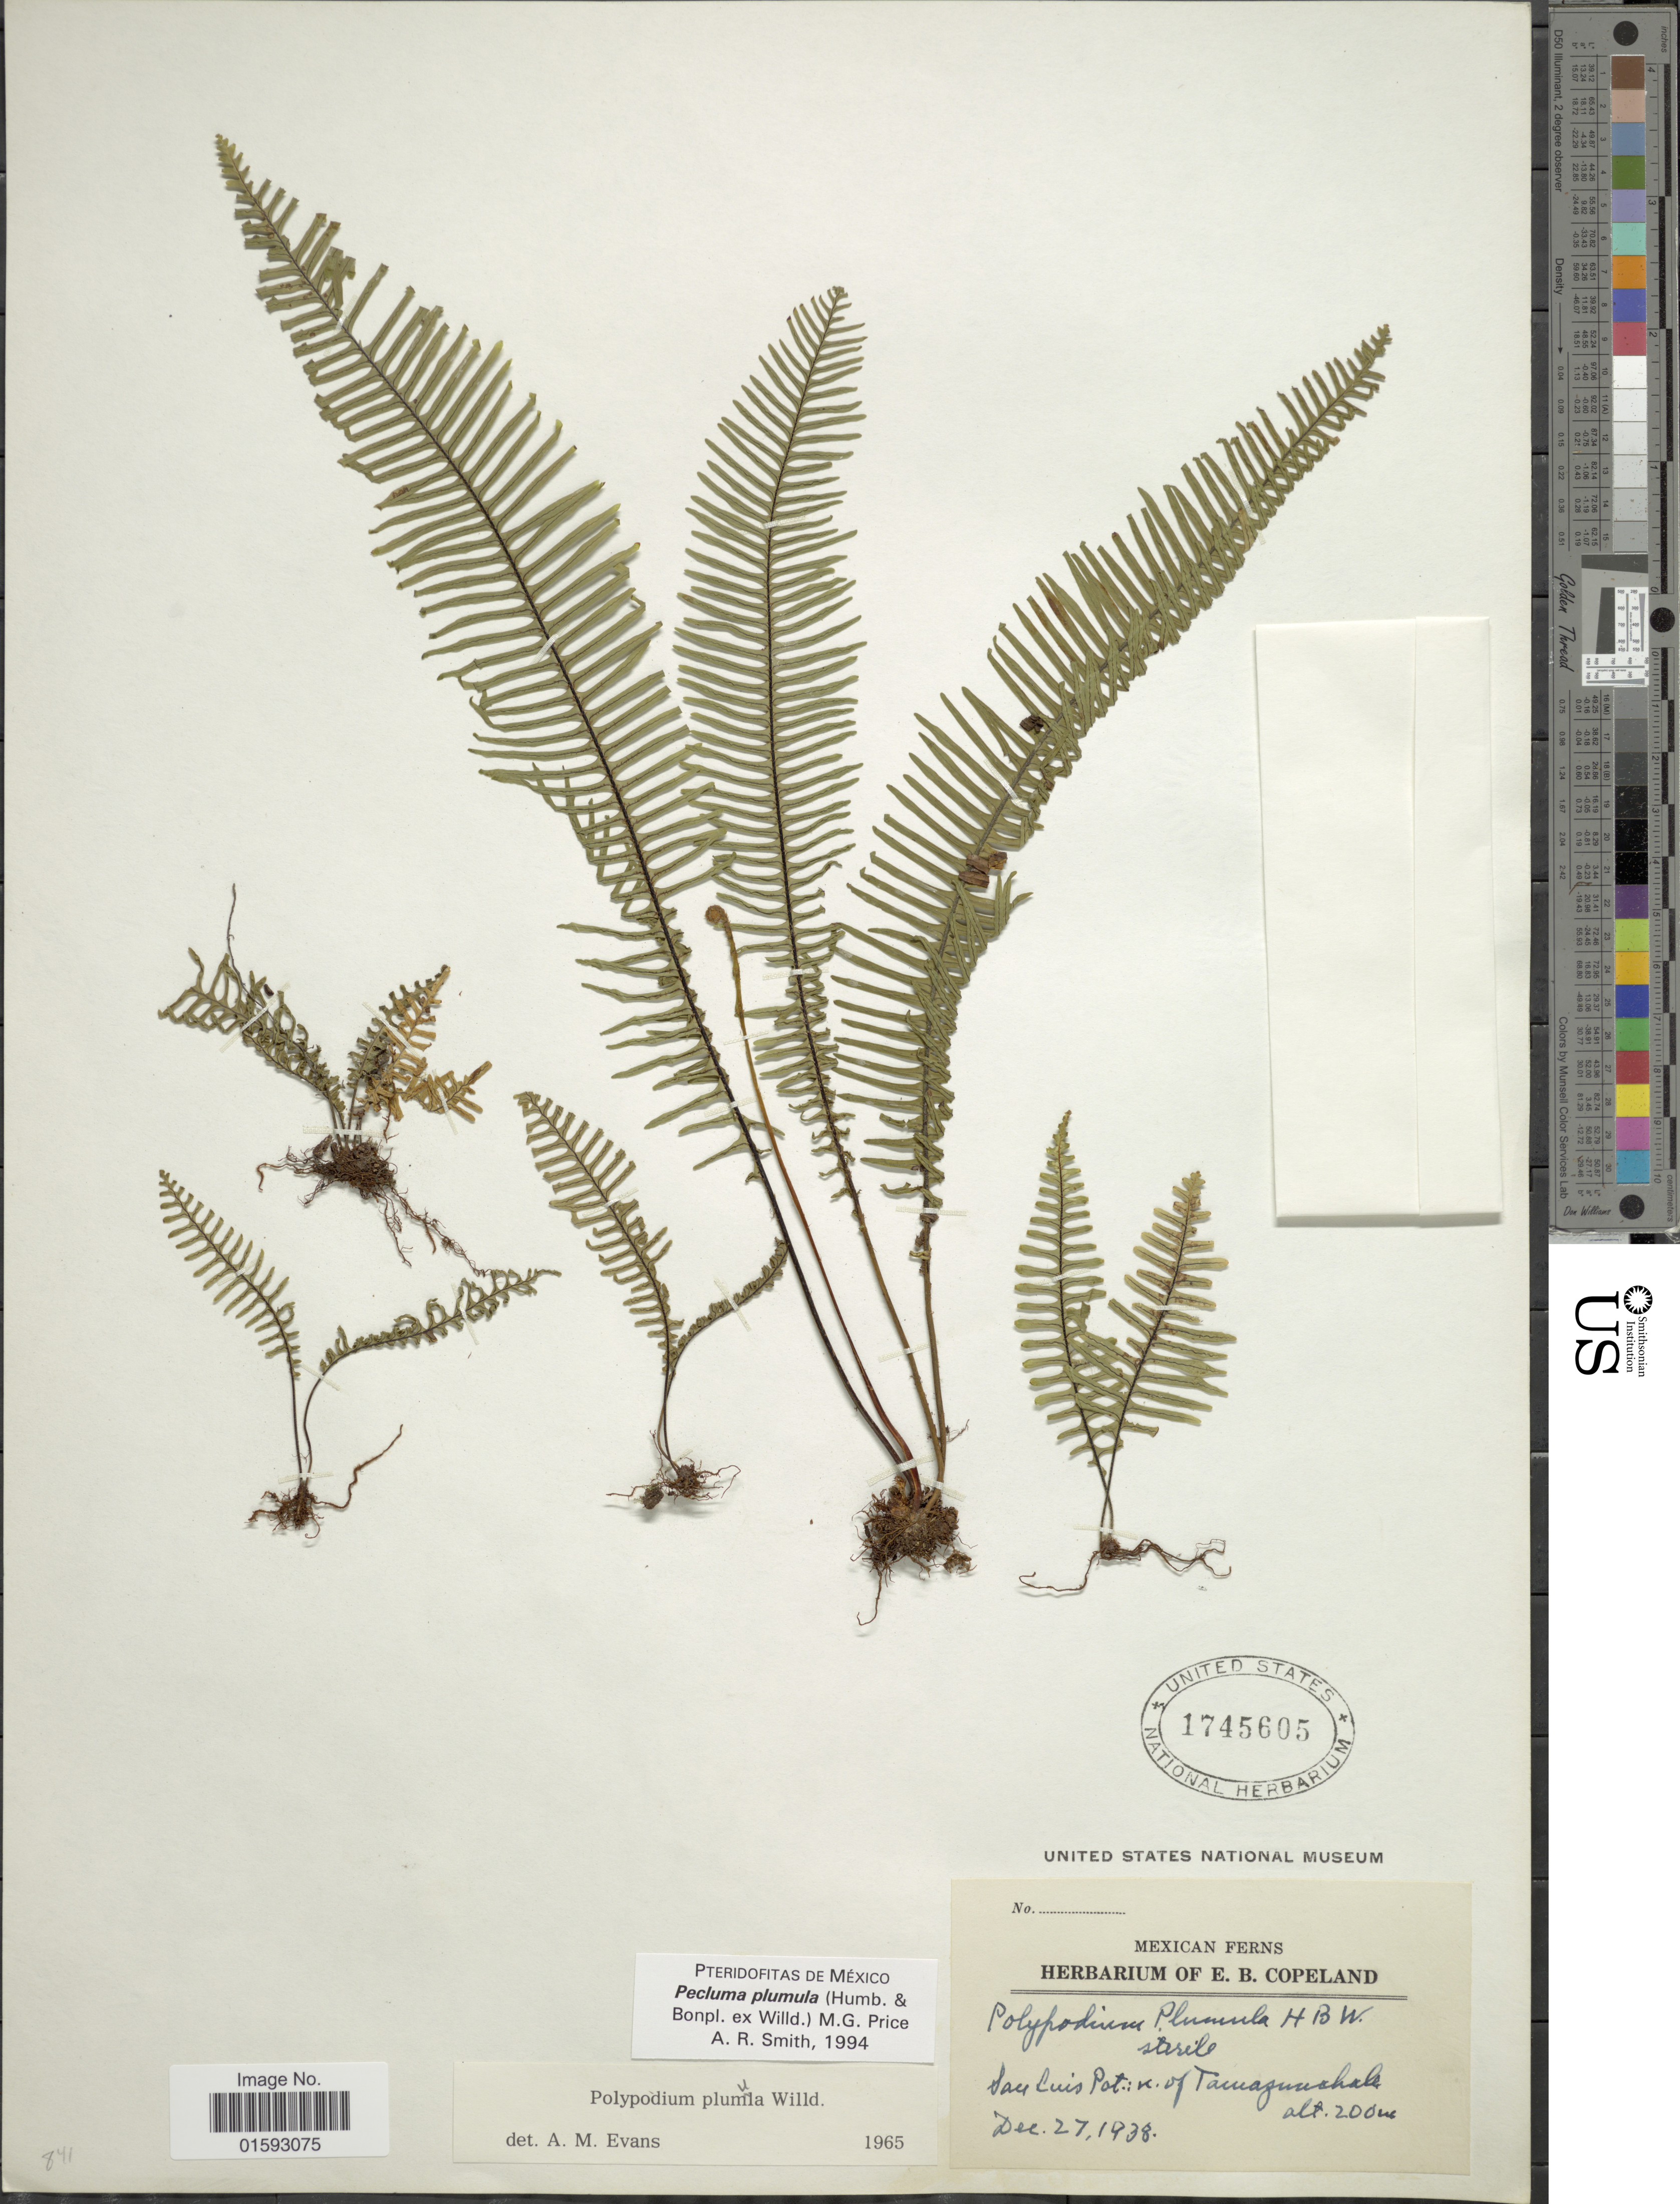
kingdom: Plantae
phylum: Tracheophyta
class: Polypodiopsida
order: Polypodiales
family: Polypodiaceae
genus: Pecluma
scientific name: Pecluma plumula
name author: (Humb. & Bonpl. ex Willd.) M.G. Price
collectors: ex herb. E. B. Copeland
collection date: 1938-12-27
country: Mexico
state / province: San Luis Potosí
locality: N of Tamazunchale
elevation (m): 200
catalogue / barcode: US 1745605